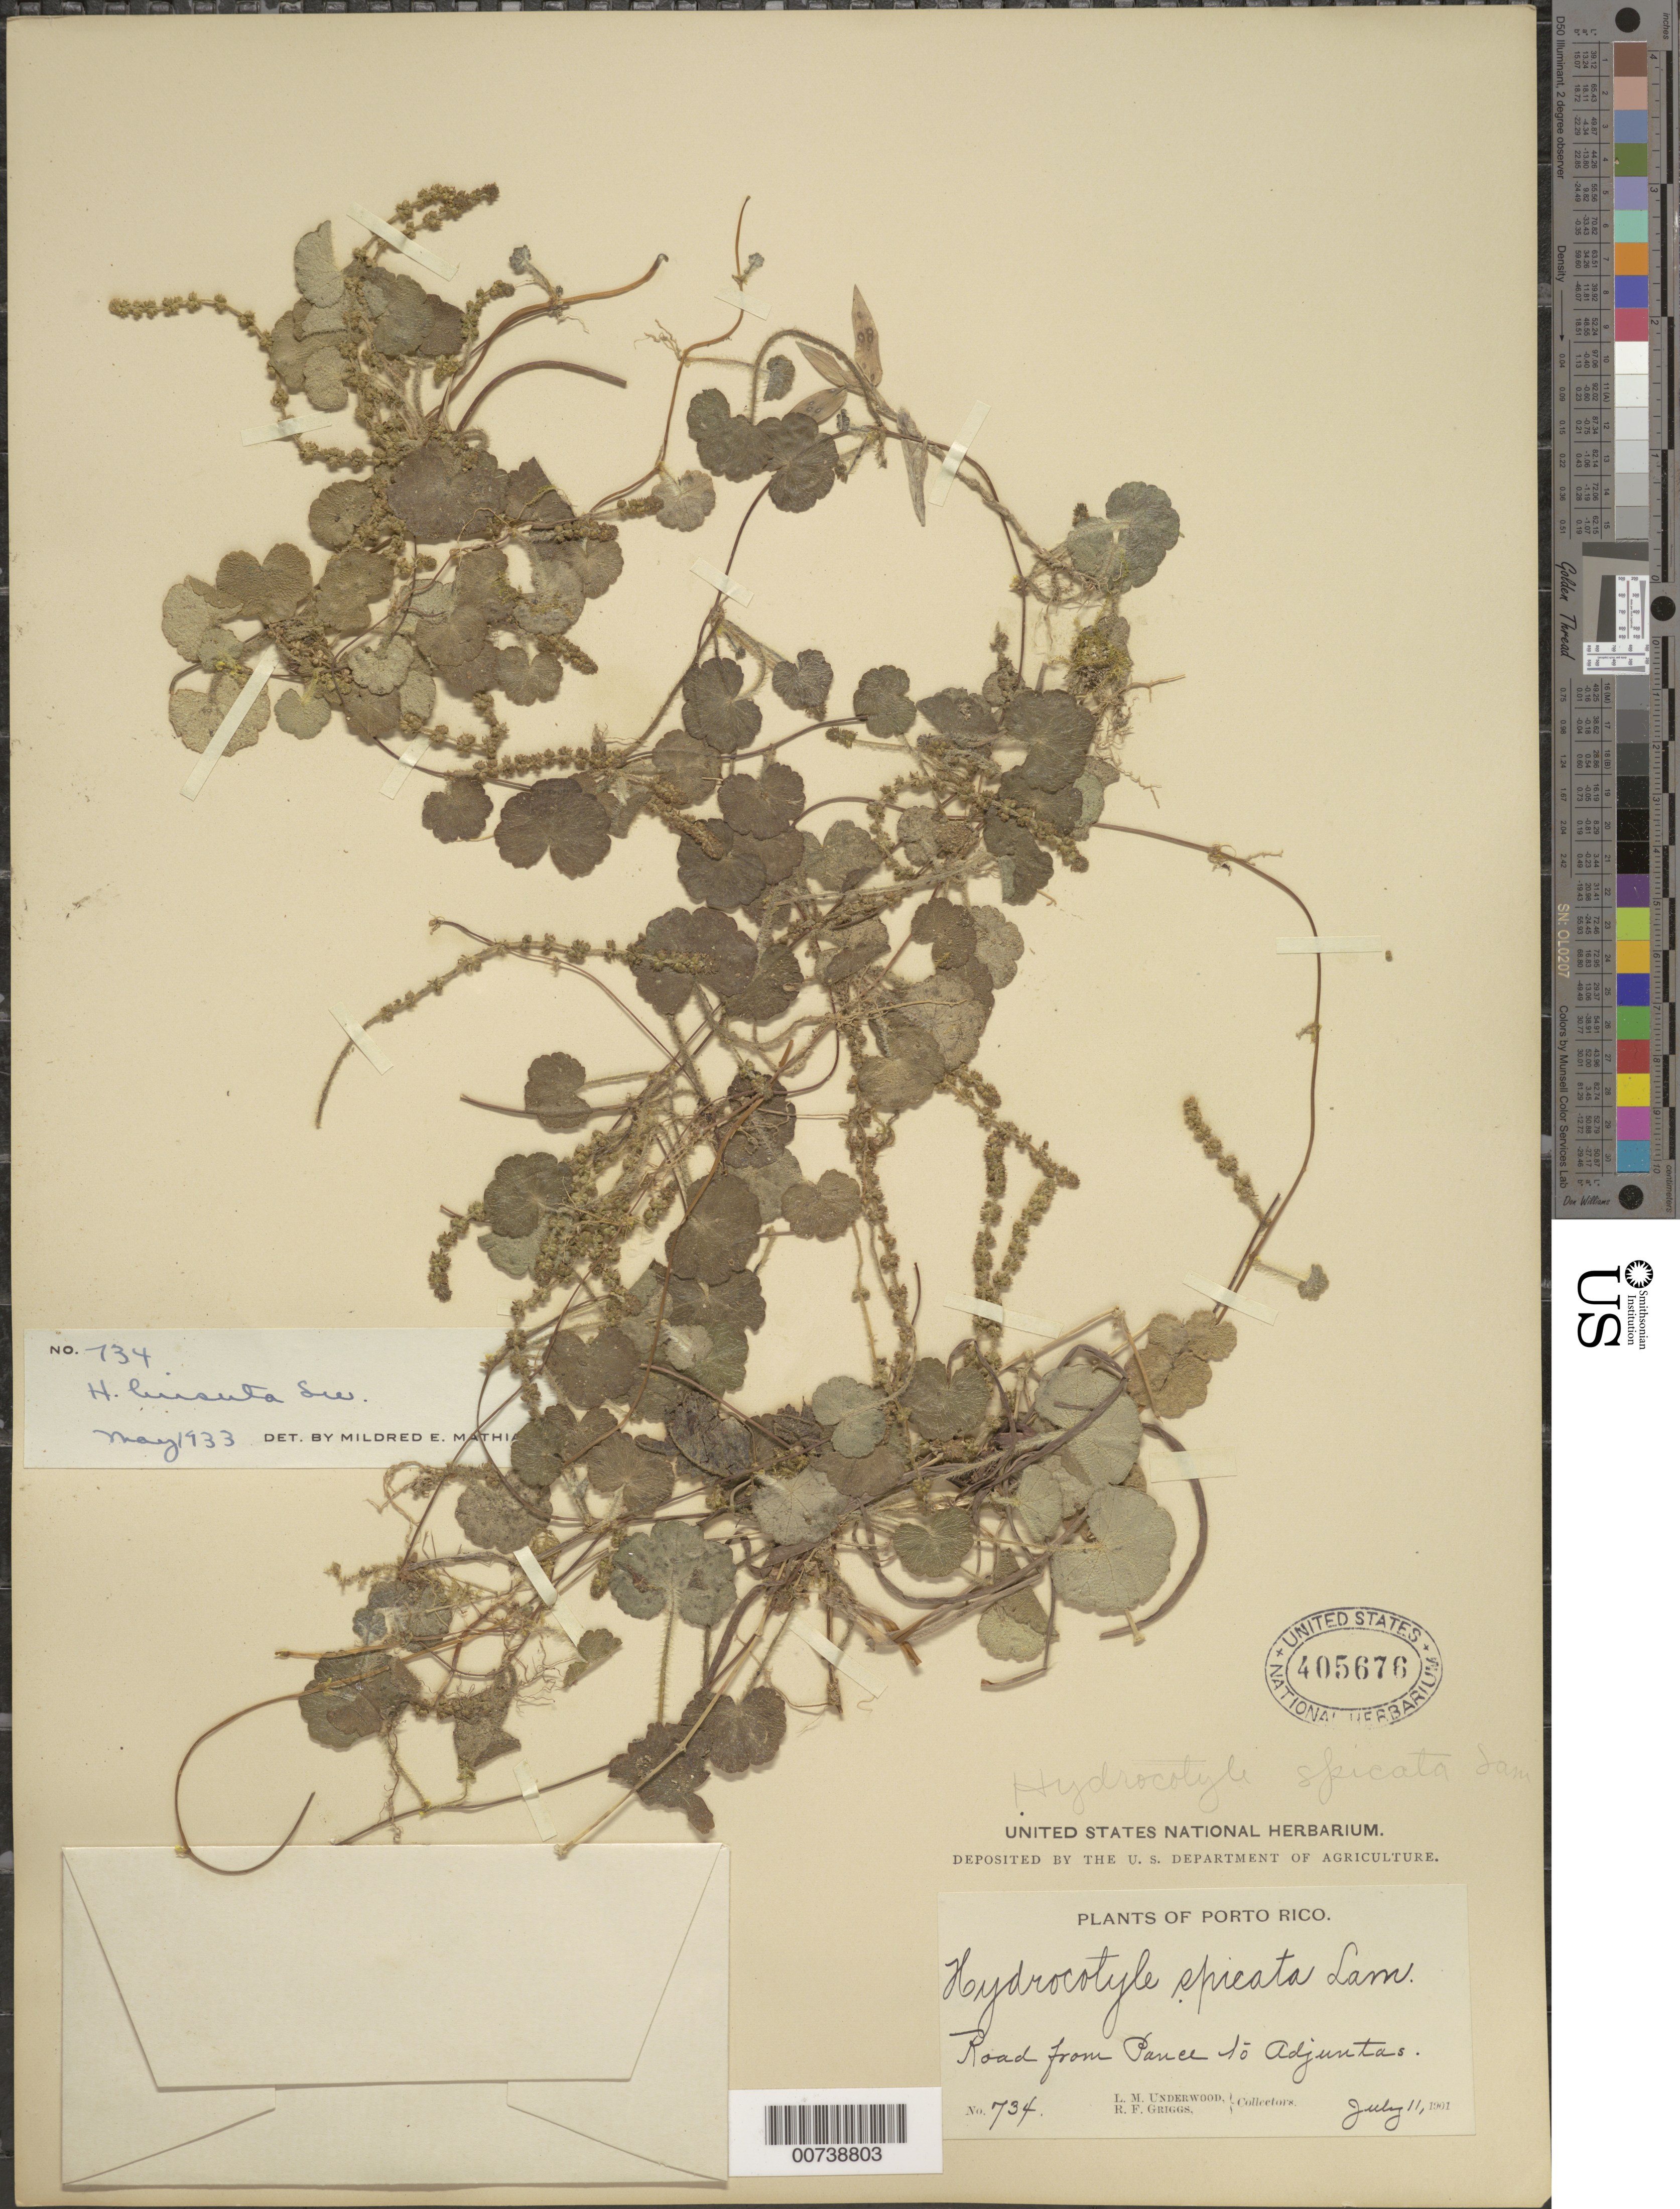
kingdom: Plantae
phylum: Tracheophyta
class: Magnoliopsida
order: Apiales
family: Araliaceae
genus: Hydrocotyle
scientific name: Hydrocotyle hirsuta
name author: Sw.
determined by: Mathias, M. E.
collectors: L. M. Underwood & R. F. Griggs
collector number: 734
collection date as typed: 11 Jul 1901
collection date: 1901-07-11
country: Puerto Rico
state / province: Adjuntas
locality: Road from Ponce to Adjuntas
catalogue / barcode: US 405676